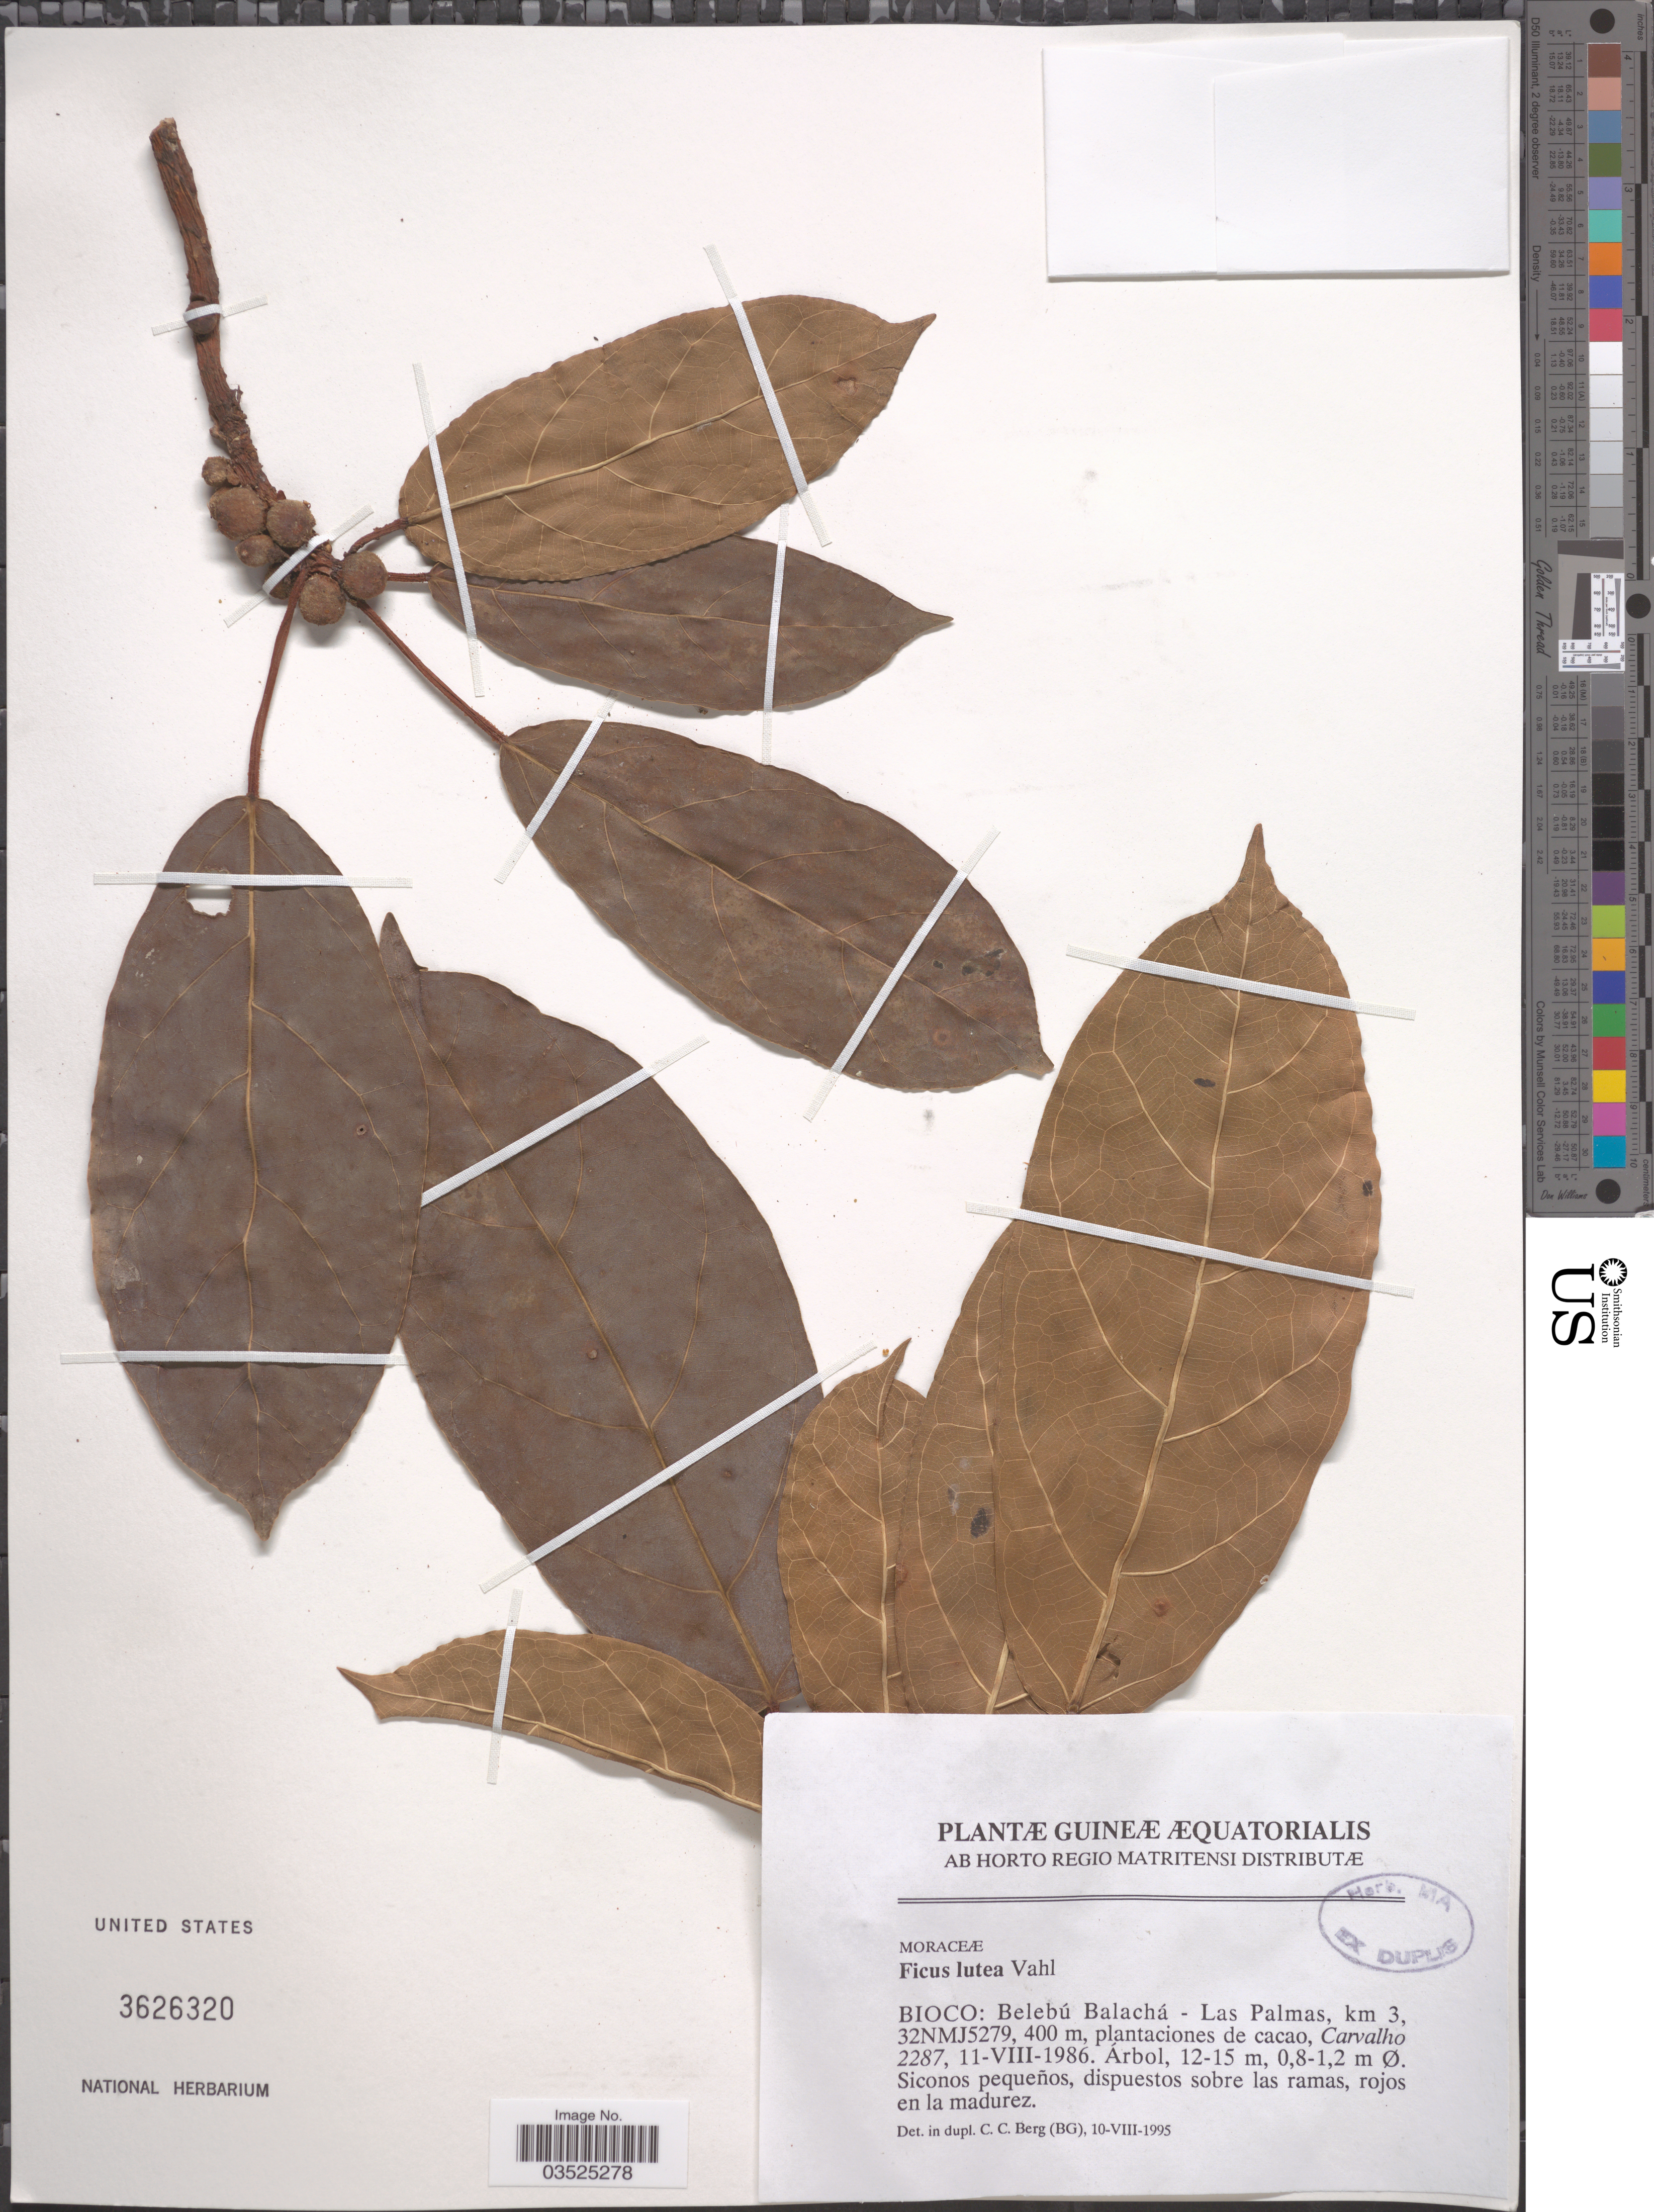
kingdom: Plantae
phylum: Tracheophyta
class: Magnoliopsida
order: Rosales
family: Moraceae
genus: Ficus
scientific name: Ficus lutea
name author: Vahl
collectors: Carvalho, --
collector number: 2287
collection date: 1986-08-11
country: Equatorial Guinea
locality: Bioco: Belebú Balachá - Las Palmas, km 3, 32NMJ5279.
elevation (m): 400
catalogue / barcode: US 3626320